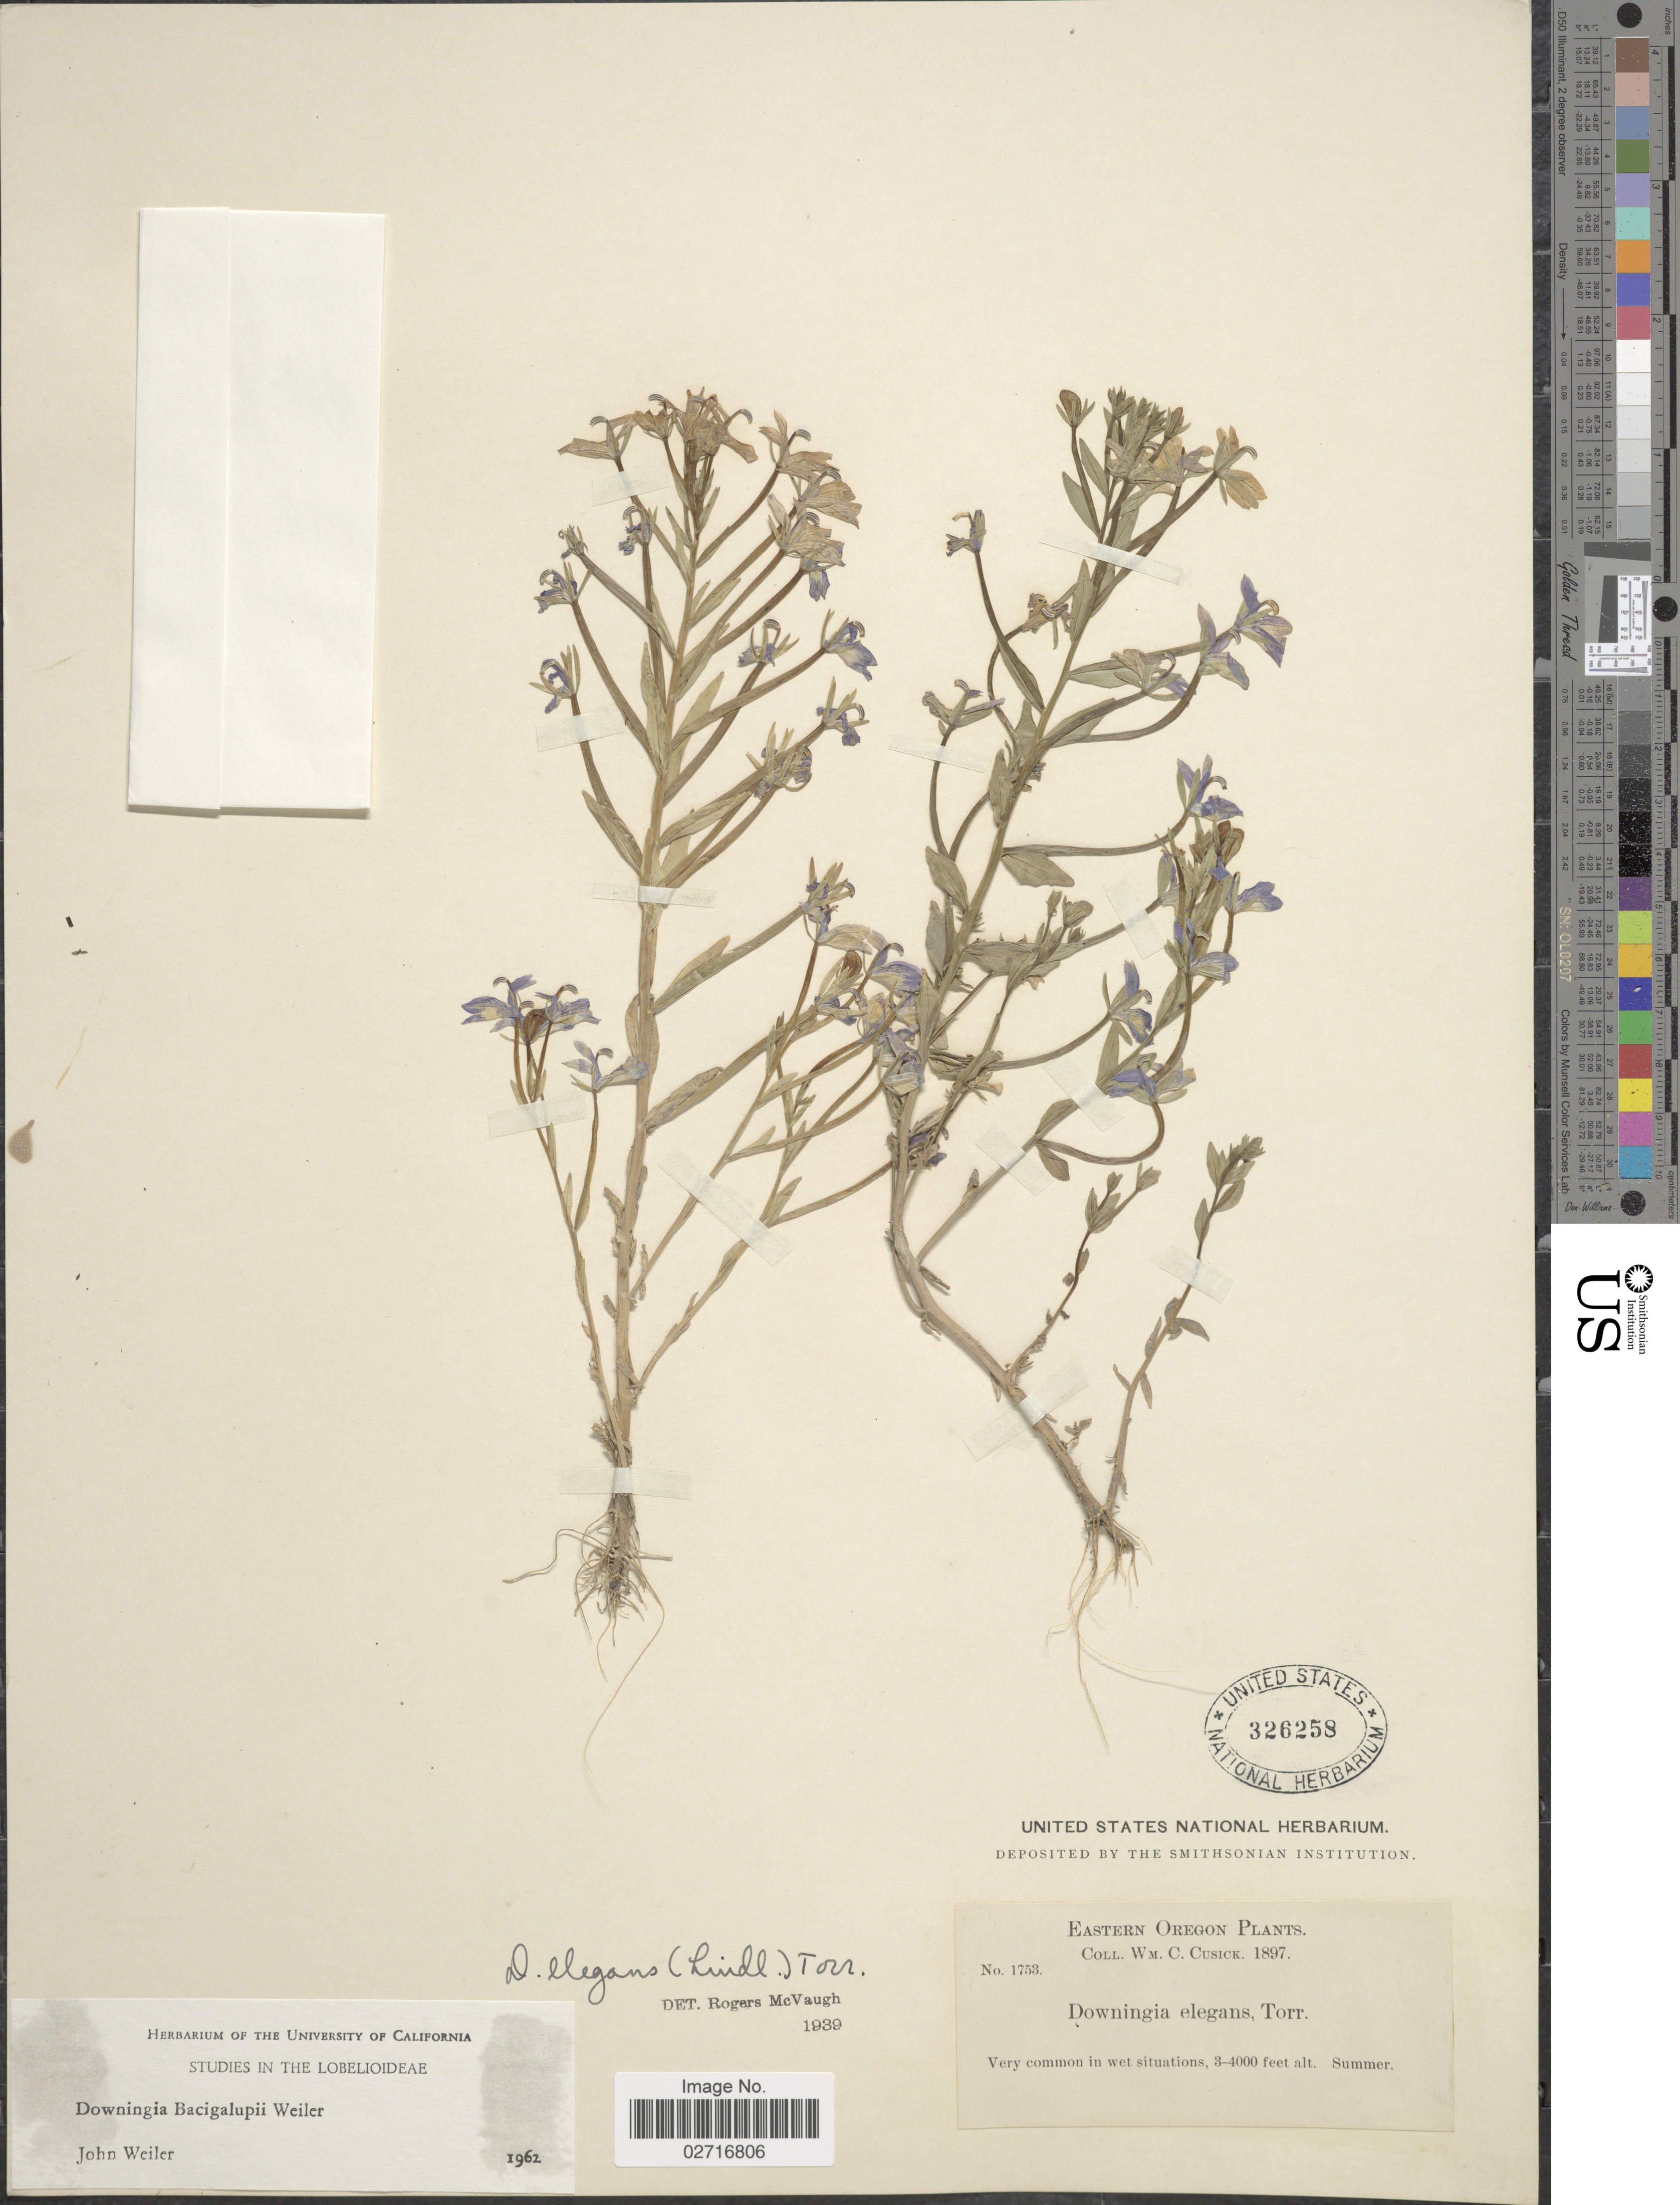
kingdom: Plantae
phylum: Tracheophyta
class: Magnoliopsida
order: Asterales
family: Campanulaceae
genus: Downingia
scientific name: Downingia bacigalupii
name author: Weiler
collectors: W. C. Cusick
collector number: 1753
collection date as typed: Summer 1897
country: United States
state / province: Oregon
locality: Eastern Oregon, very common in wet situations.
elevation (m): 914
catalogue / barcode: US 326258